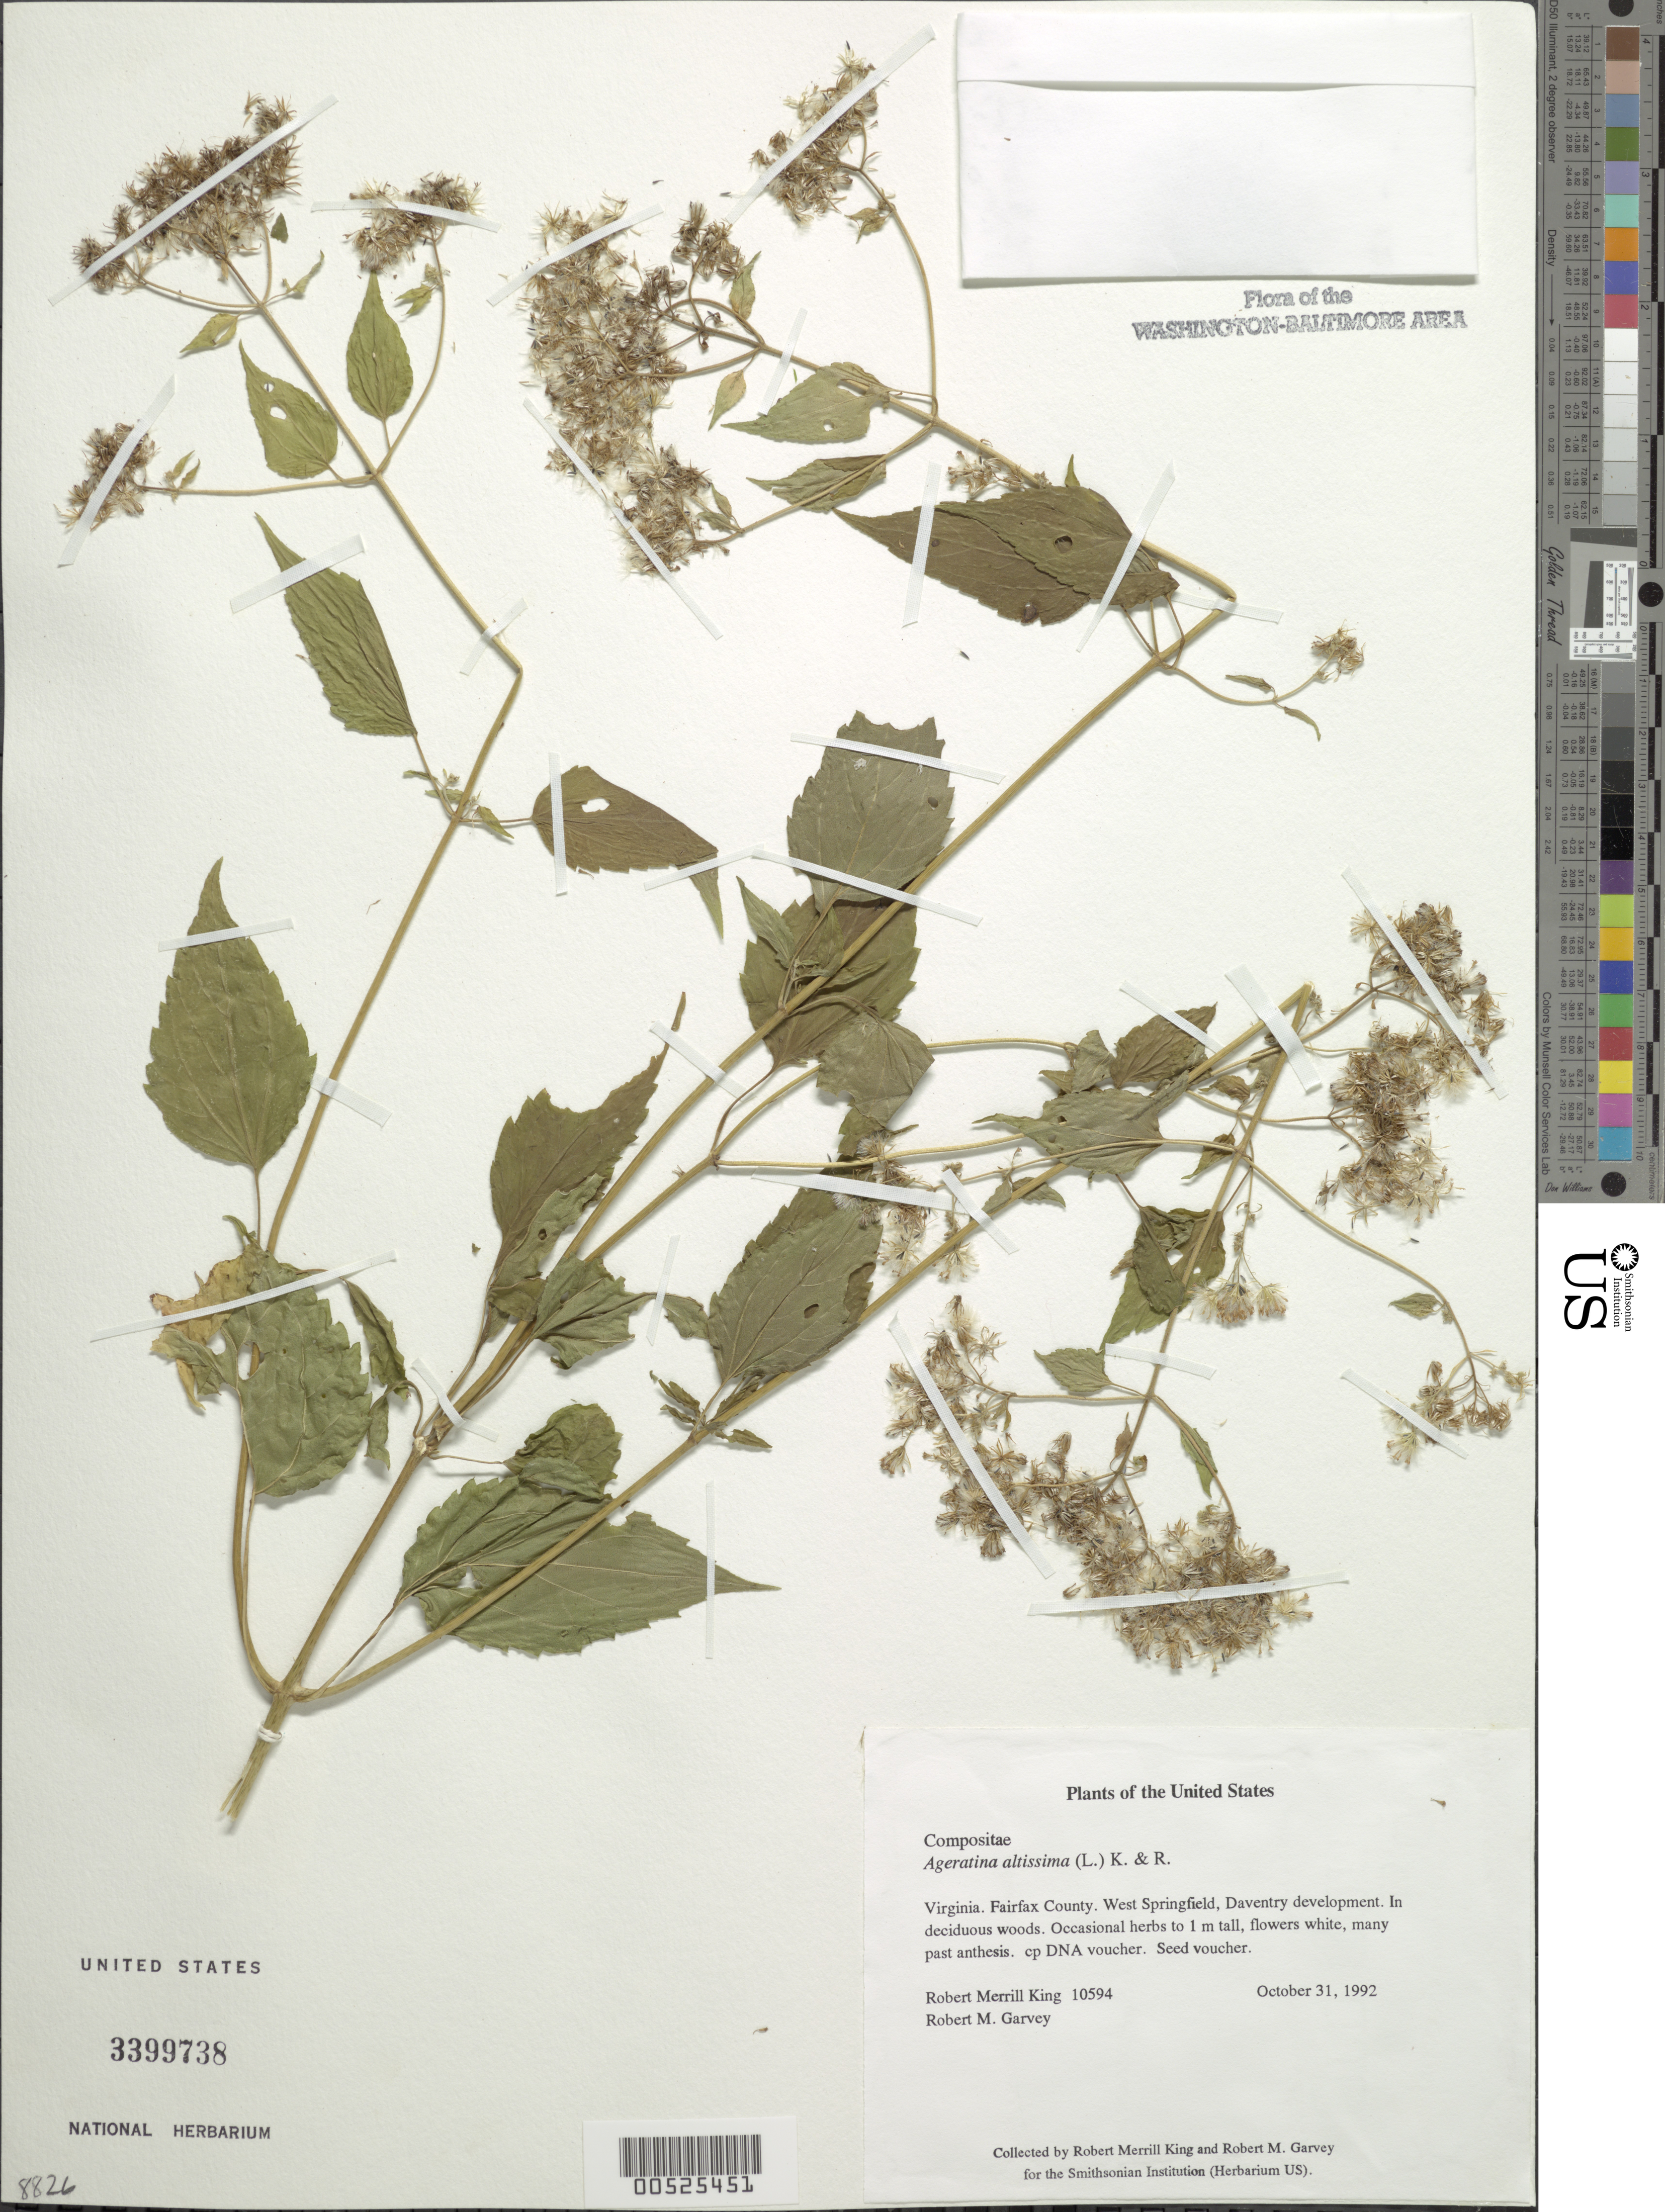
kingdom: Plantae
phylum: Tracheophyta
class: Magnoliopsida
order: Asterales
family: Asteraceae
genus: Ageratina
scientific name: Ageratina altissima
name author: (L.) R.M. King & H. Rob.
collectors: R. M. King & R. Garvey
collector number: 10594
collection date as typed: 31 Oct 1992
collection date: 1992-10-31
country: United States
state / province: Virginia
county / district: Fairfax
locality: West Springfield, Daventry development.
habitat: In deciduous woods.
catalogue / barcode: US 3399739